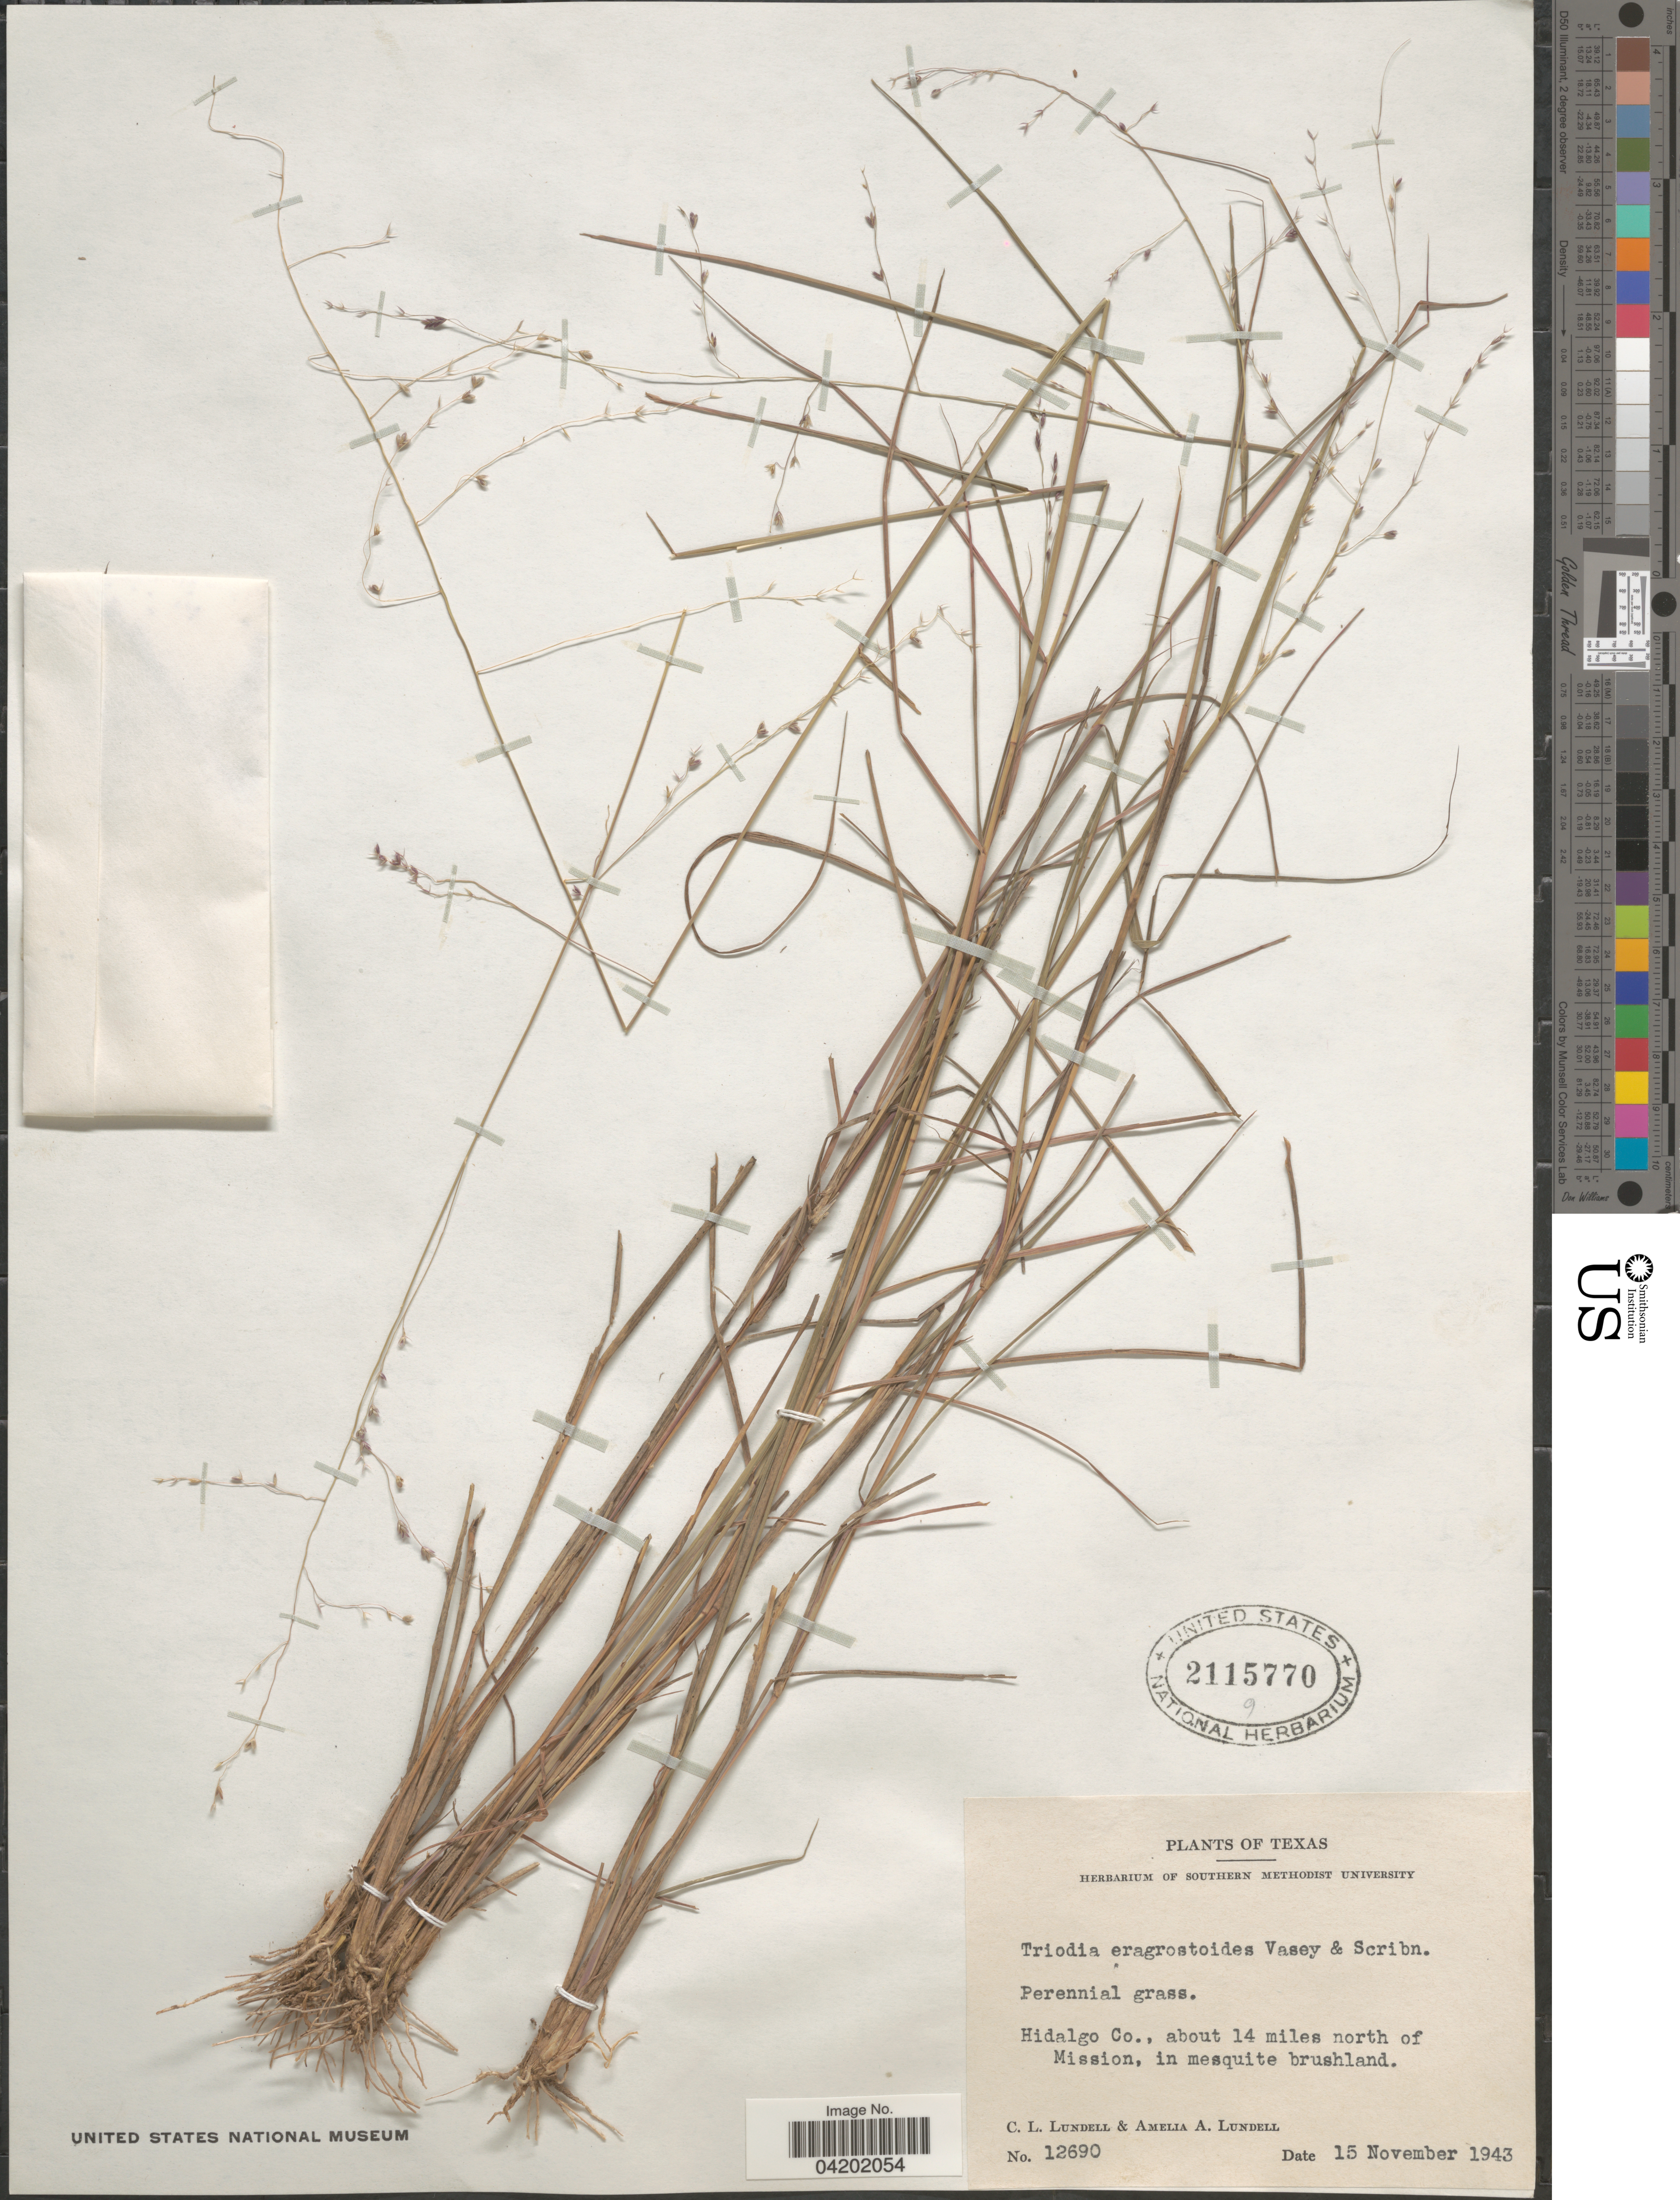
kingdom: Plantae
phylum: Tracheophyta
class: Liliopsida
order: Poales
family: Poaceae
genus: Triplasiella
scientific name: Triplasiella eragrostoides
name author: (Vasey & Scribn.) P.M. Peterson & Romasch.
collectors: C. L. Lundell & A. A. Lundell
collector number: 12690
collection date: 1943-11-15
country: United States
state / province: Texas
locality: Hidalgo Co., about 14 miles north of Mission, in mesquite brushland.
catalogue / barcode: US 2115770